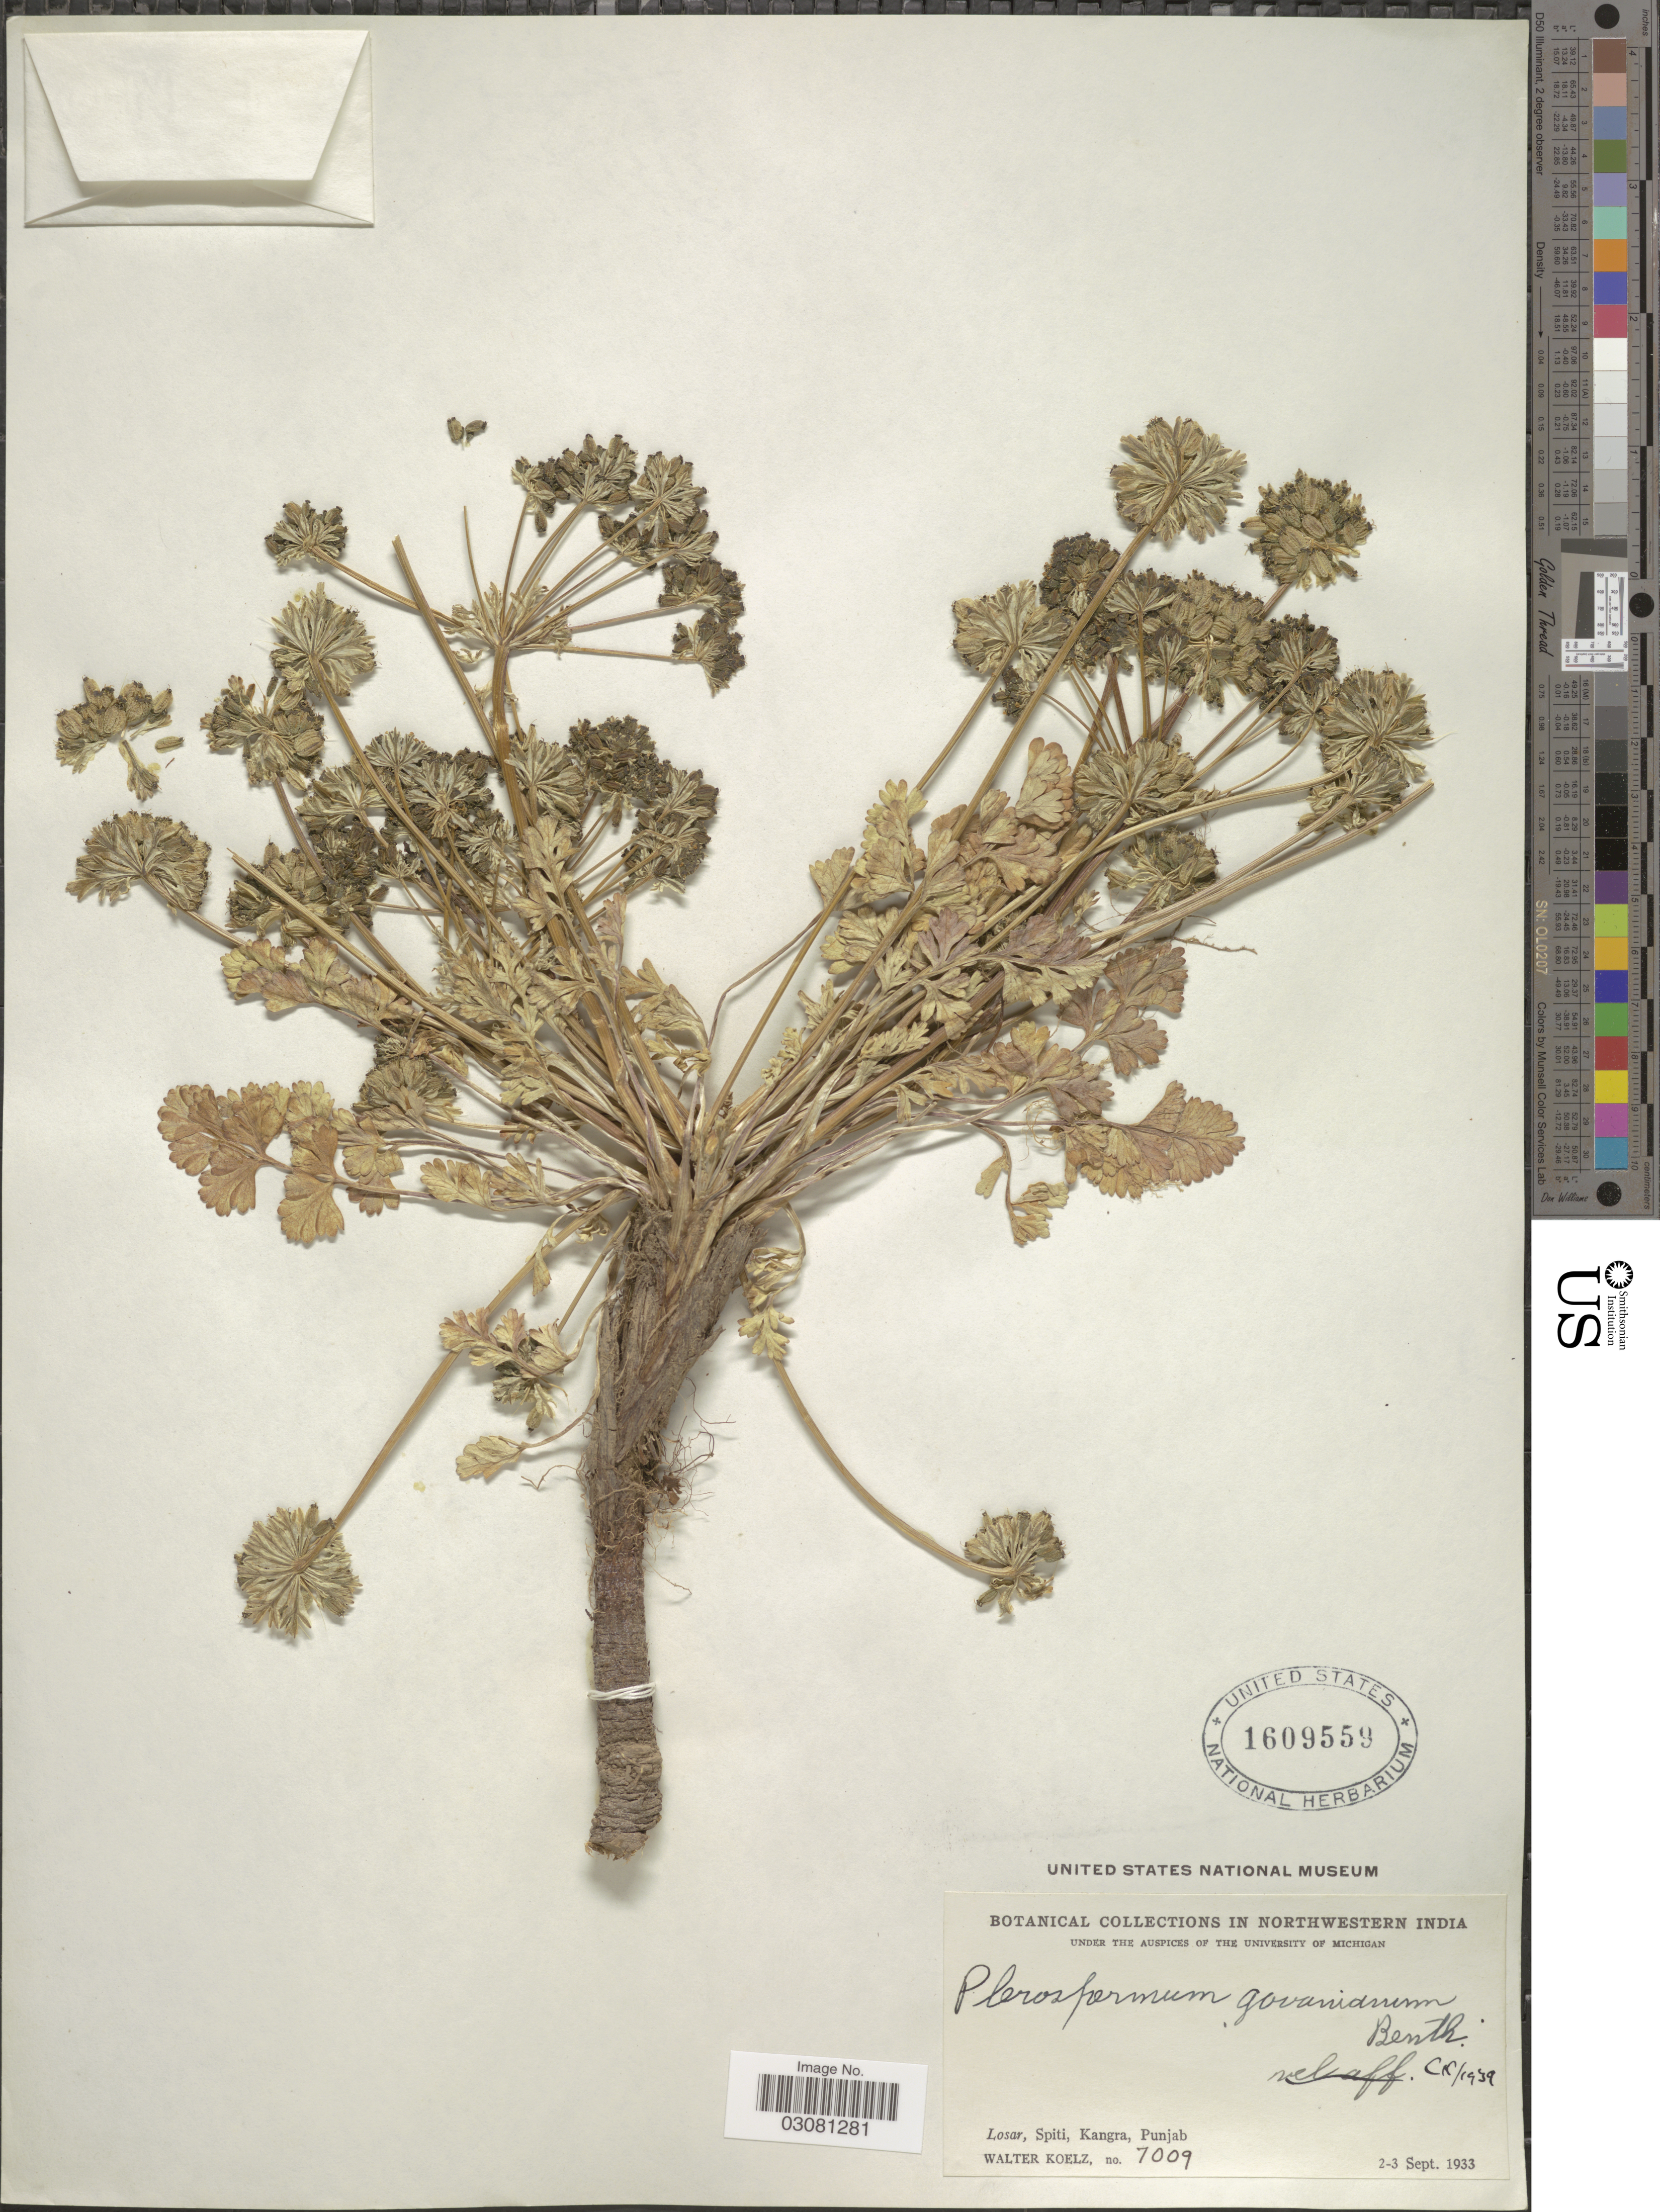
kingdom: Plantae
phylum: Tracheophyta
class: Magnoliopsida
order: Apiales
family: Apiaceae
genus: Pleurospermum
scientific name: Pleurospermum stellatum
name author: (D. Don) Benth. ex C.B. Clarke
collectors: W. N. Koelz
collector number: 7009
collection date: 1933-09-02/1933-09-03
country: India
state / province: Punjab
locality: Northwesten India. Losar, Spiti, Kangra.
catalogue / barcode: US 1609559